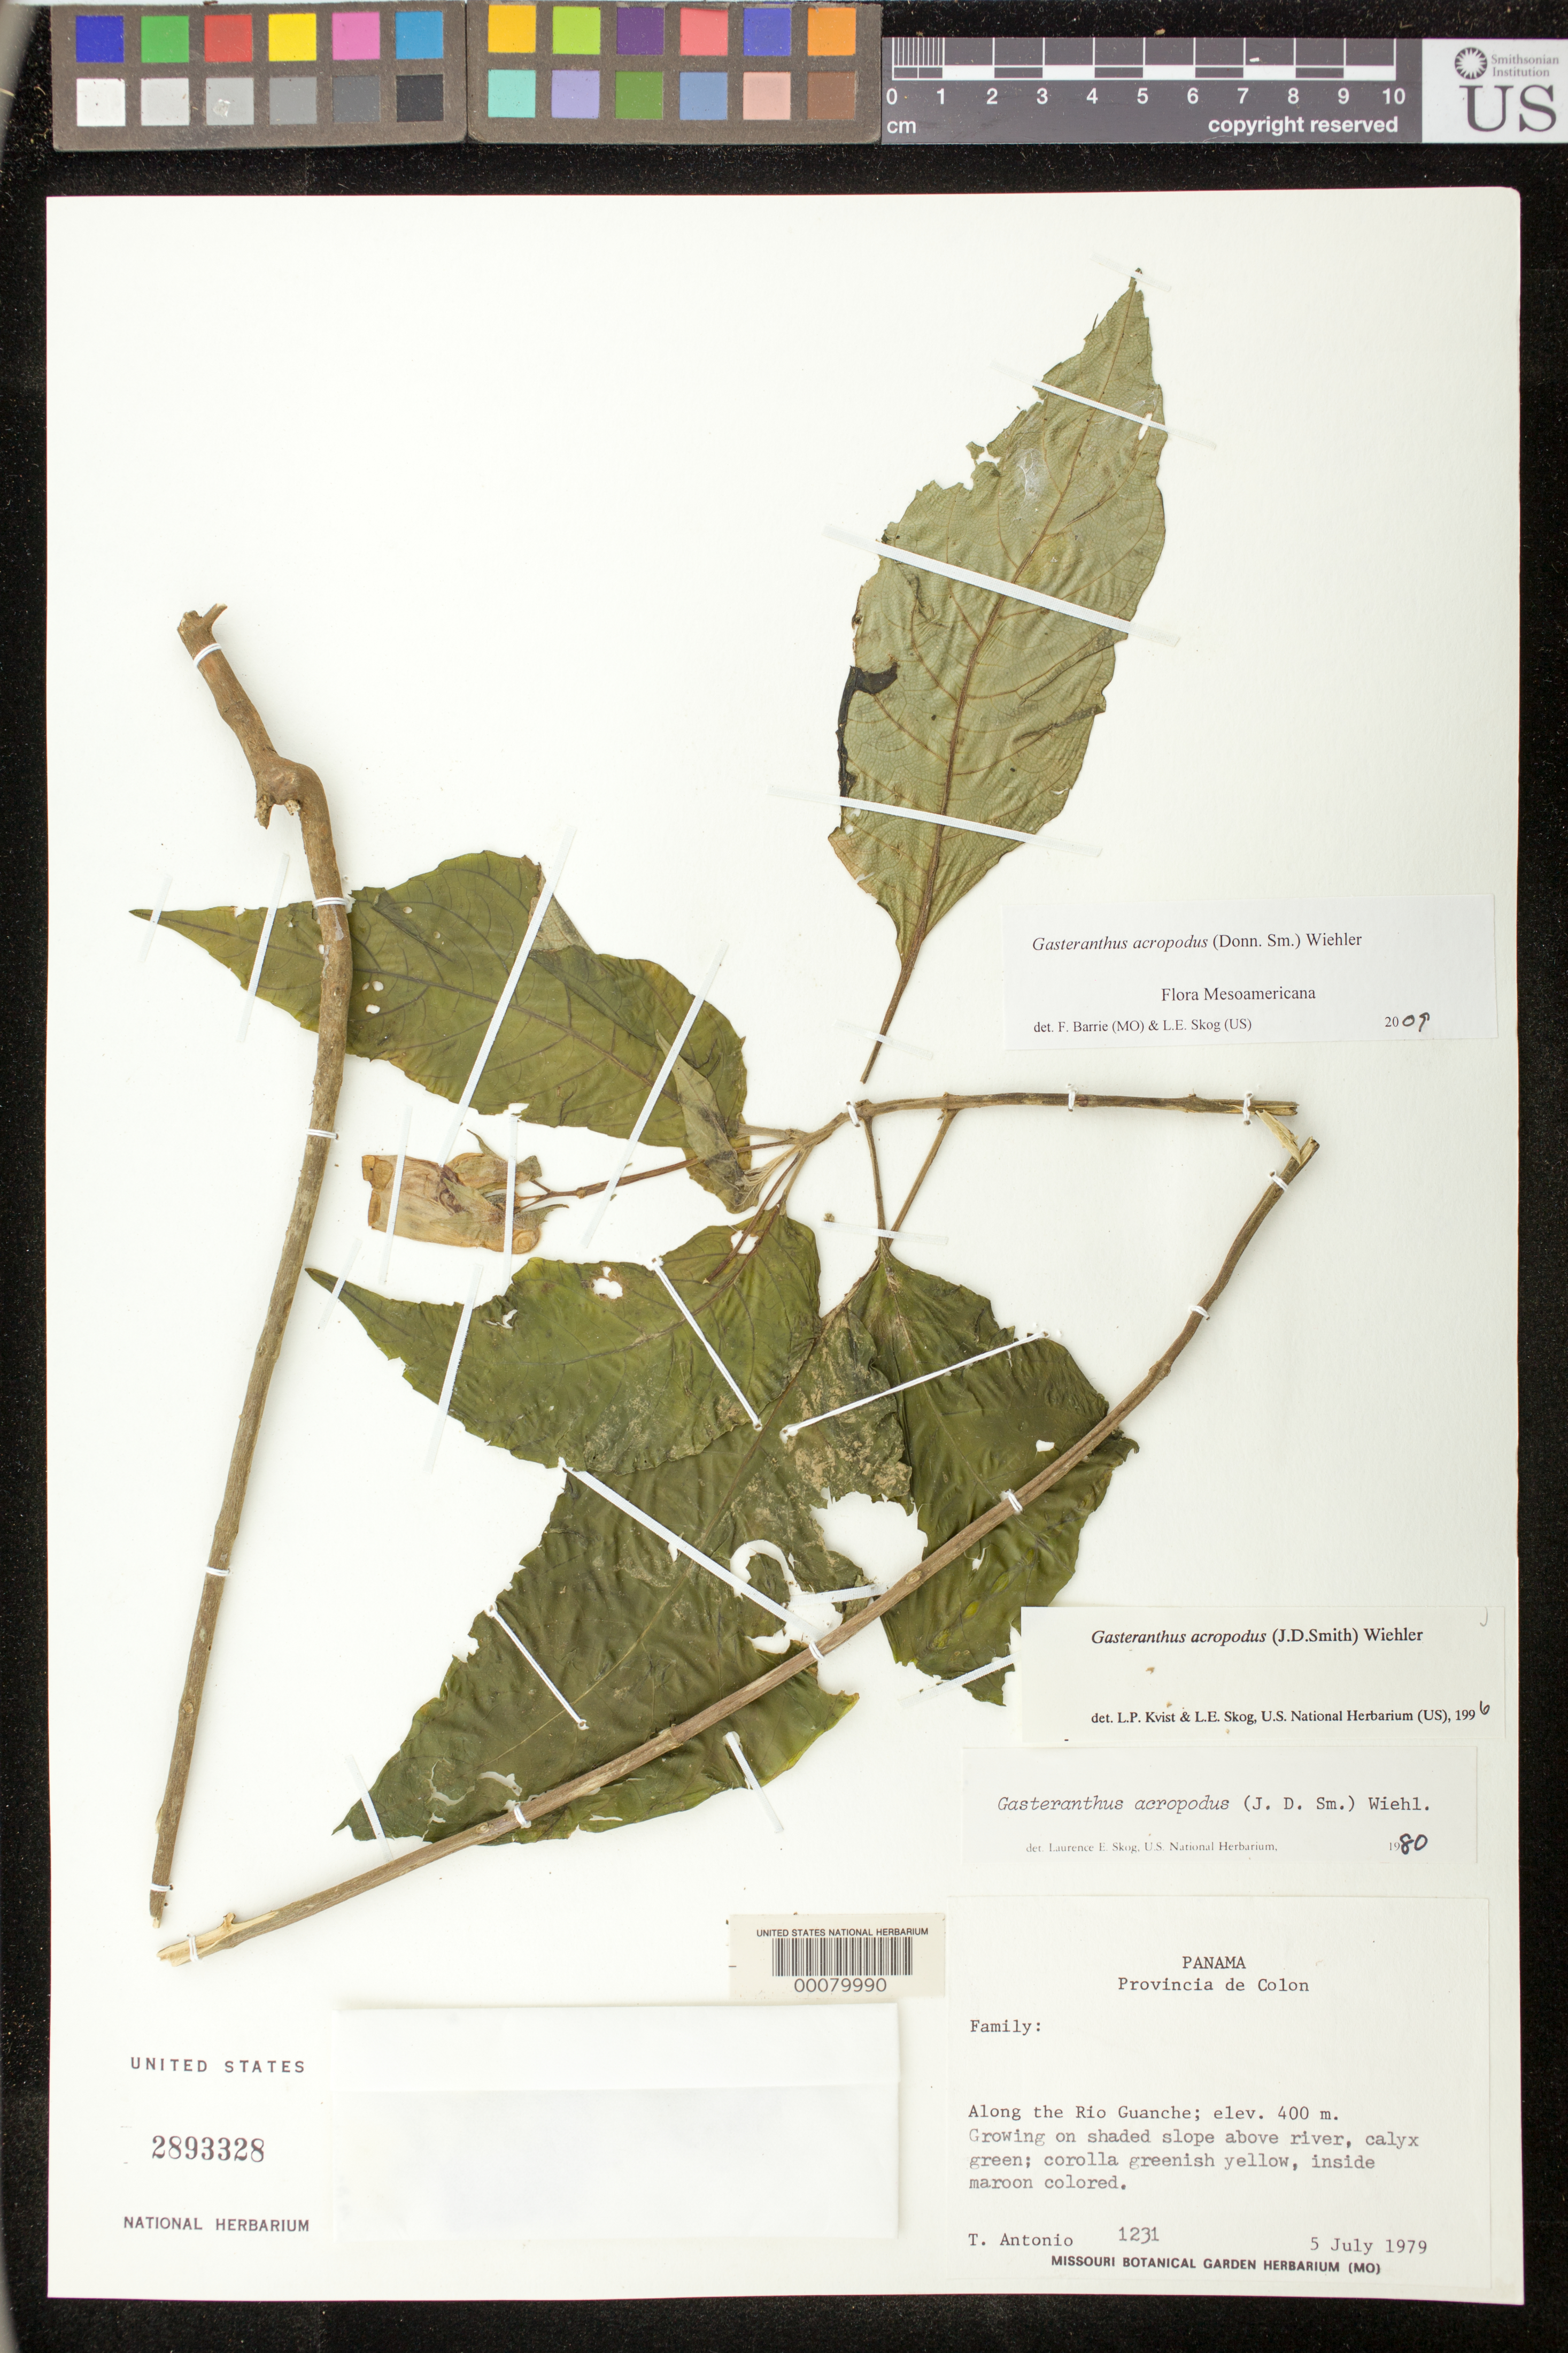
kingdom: Plantae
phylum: Tracheophyta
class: Magnoliopsida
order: Lamiales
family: Gesneriaceae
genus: Gasteranthus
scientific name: Gasteranthus acropodus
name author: (Donn. Sm.) Wiehler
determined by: Skog, Laurence E.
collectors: T. Antonio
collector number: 1231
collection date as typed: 05 Jul 1979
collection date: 1979-07-05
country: Panama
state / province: Colón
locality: Along the Rio Guanche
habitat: Growing on shaded slope above river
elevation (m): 400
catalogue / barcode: US 2893328